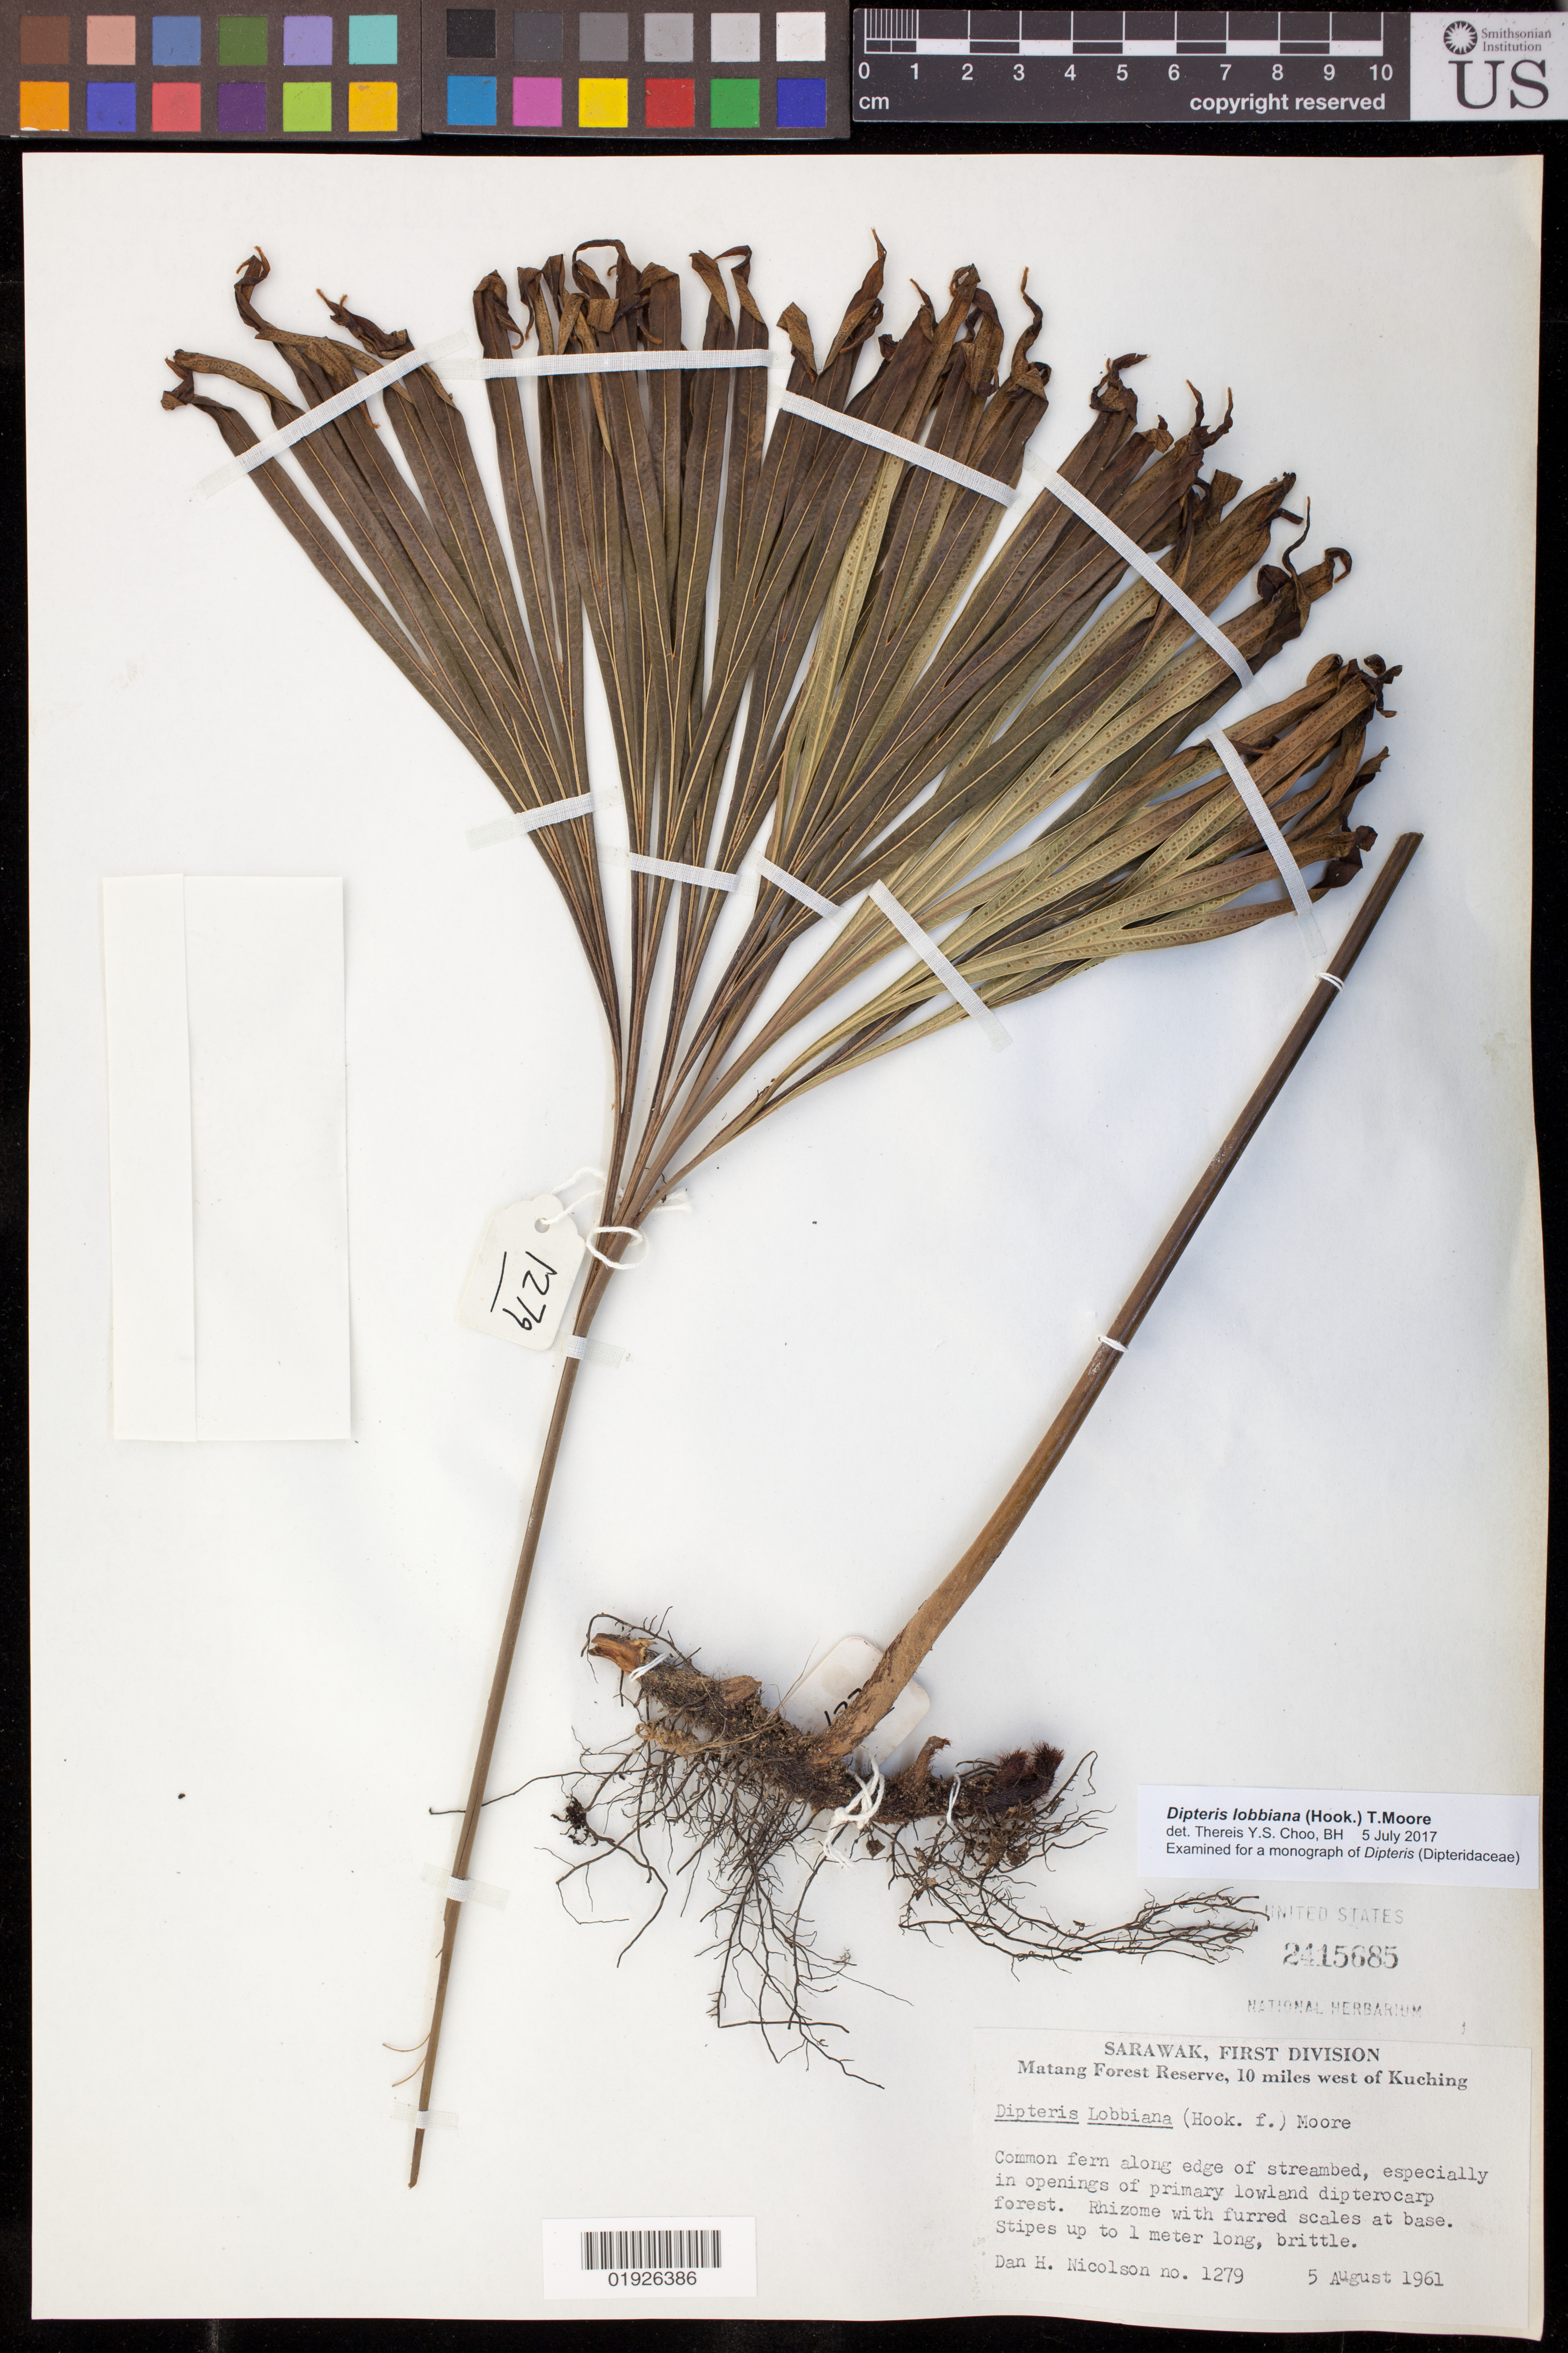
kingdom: Plantae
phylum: Tracheophyta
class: Polypodiopsida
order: Gleicheniales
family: Dipteridaceae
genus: Dipteris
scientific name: Dipteris lobbiana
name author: (Hook.) T. Moore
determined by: Choo, Thereis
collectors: D. H. Nicolson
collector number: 1279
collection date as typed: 5 Aug 1961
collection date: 1961-08-05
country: Malaysia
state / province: Sarawak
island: Borneo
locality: First Division, Matang Forest Reserve, 10 miles west of Kuching.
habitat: Common fern along edge of streambed.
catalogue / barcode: US 2415685